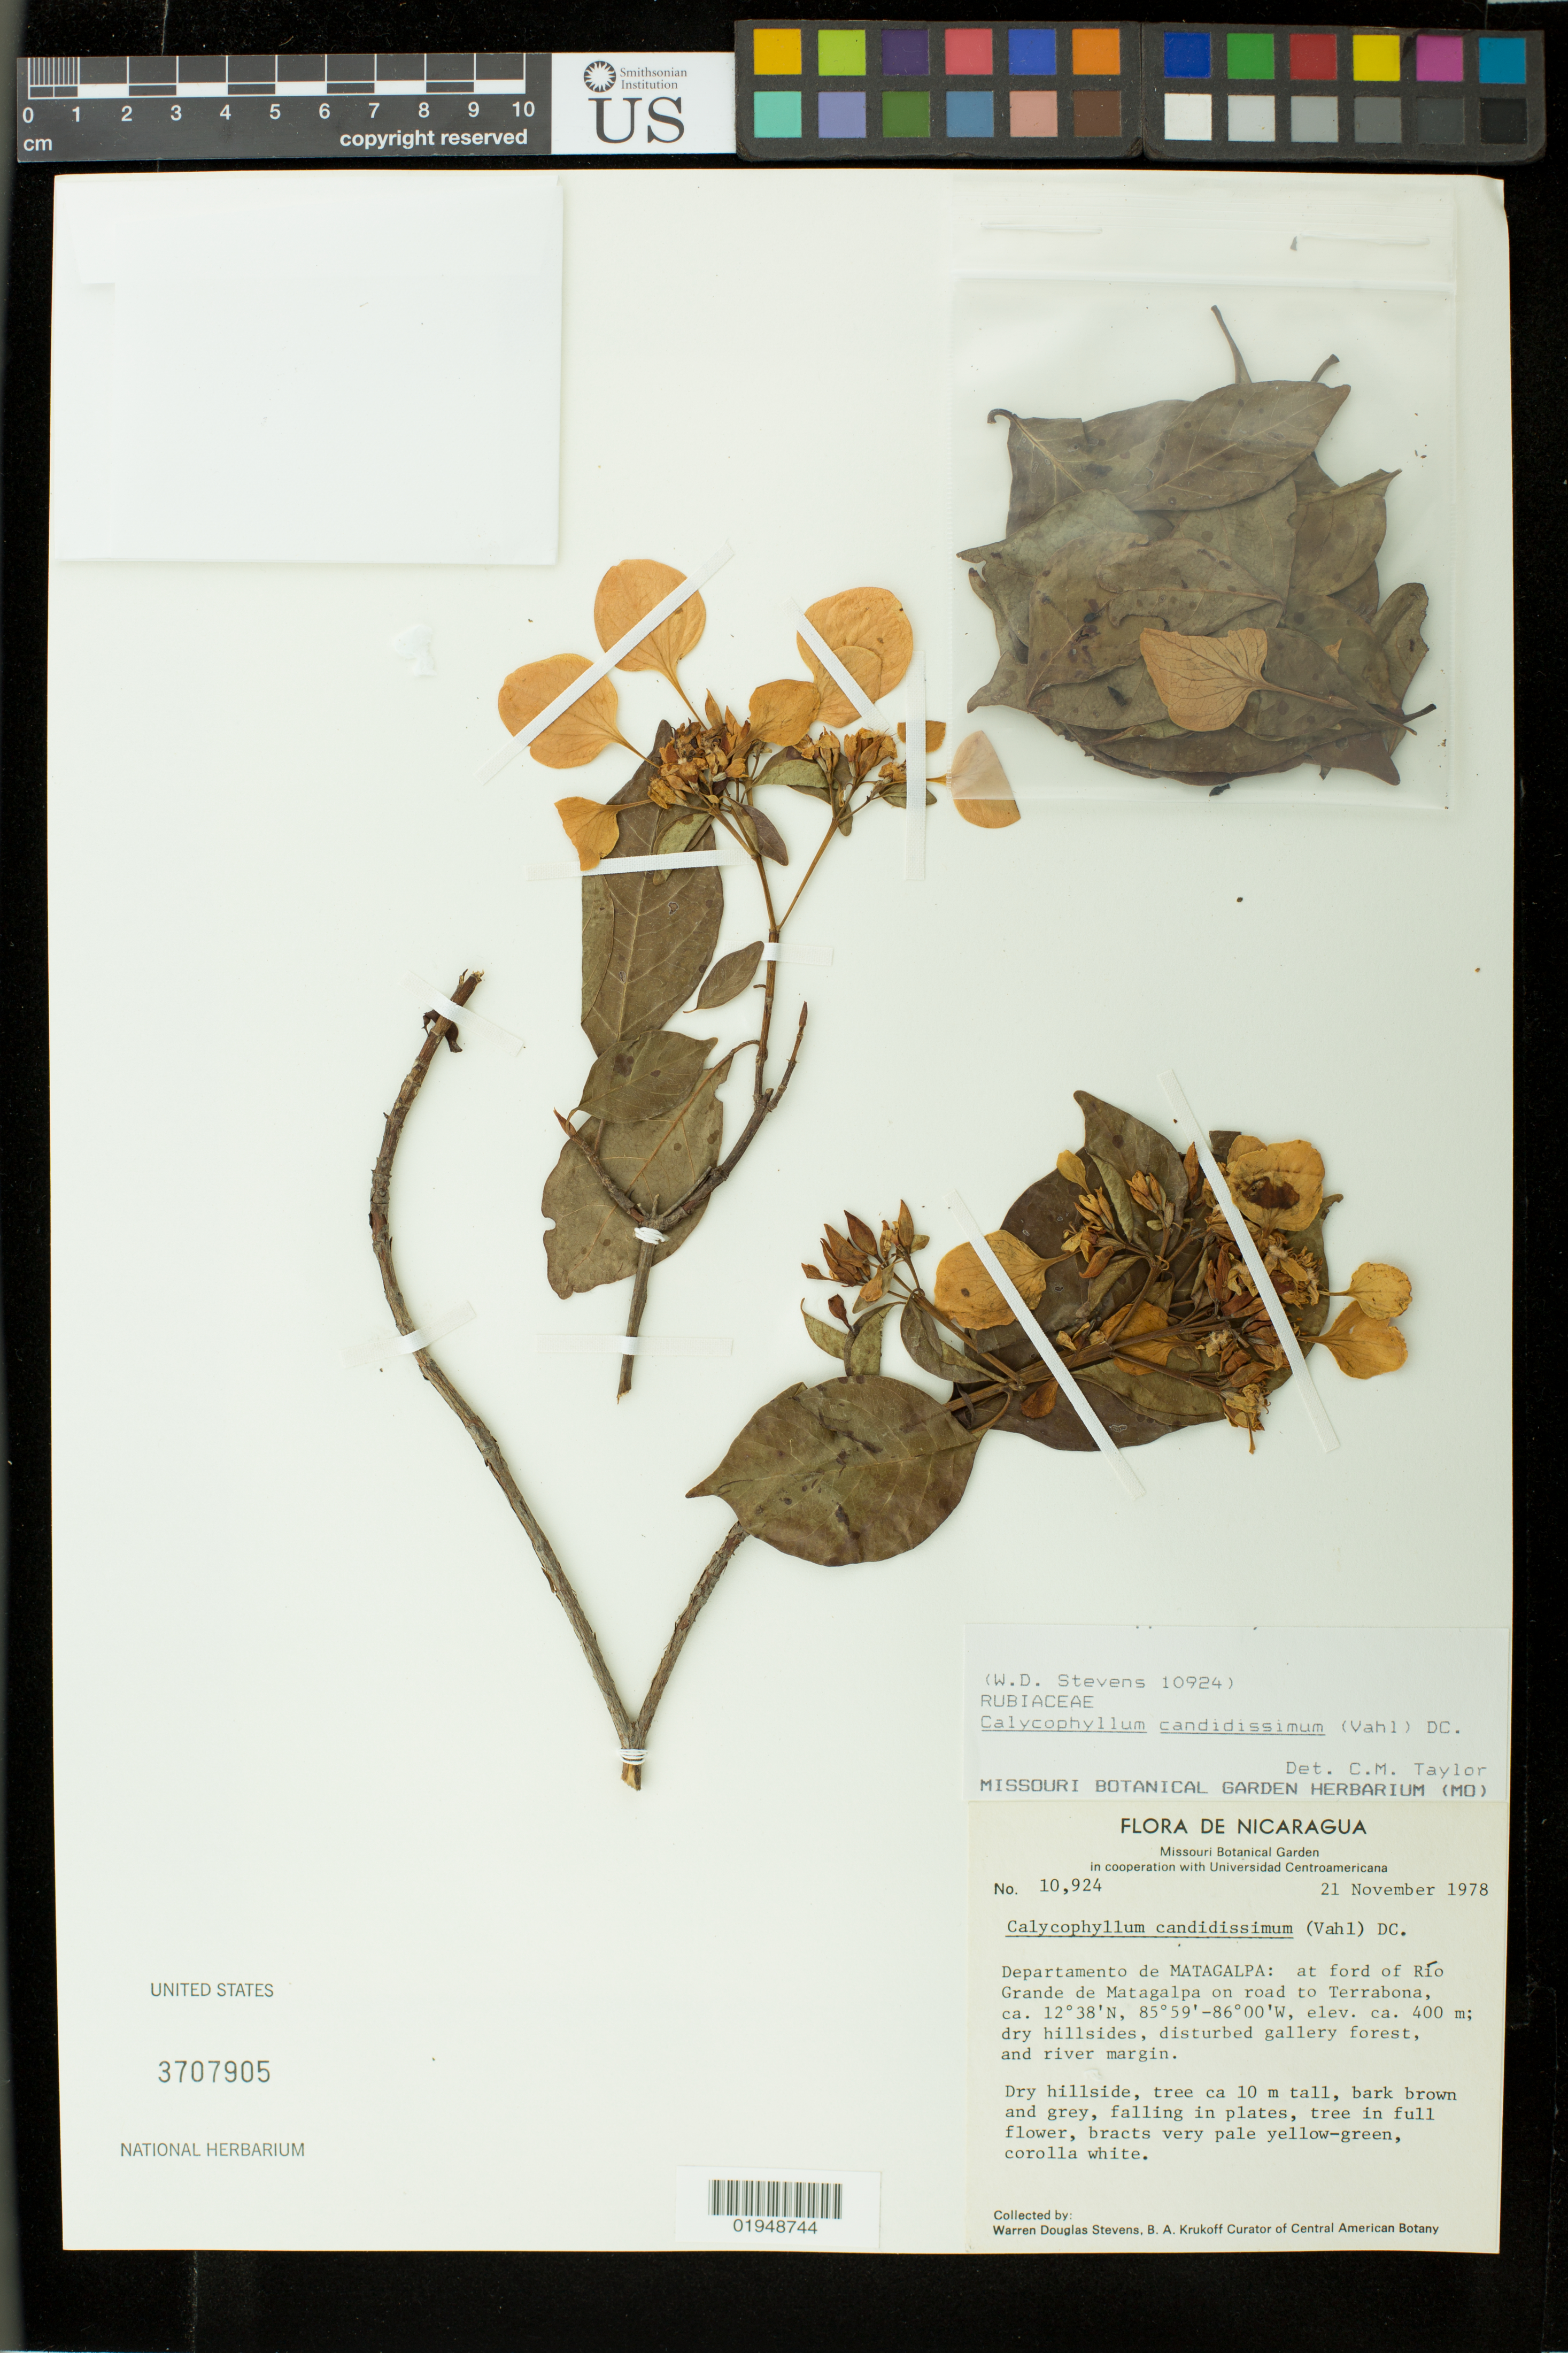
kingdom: Plantae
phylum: Tracheophyta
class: Magnoliopsida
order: Gentianales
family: Rubiaceae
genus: Calycophyllum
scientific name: Calycophyllum candidissimum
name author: (Vahl) DC.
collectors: W. D. Stevens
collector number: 10924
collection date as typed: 21 Nov 1978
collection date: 1978-11-21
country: Nicaragua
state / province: Matagalpa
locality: At ford of Río Grande de Matagalpa on road to Terrabona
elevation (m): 400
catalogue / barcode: US 3707905